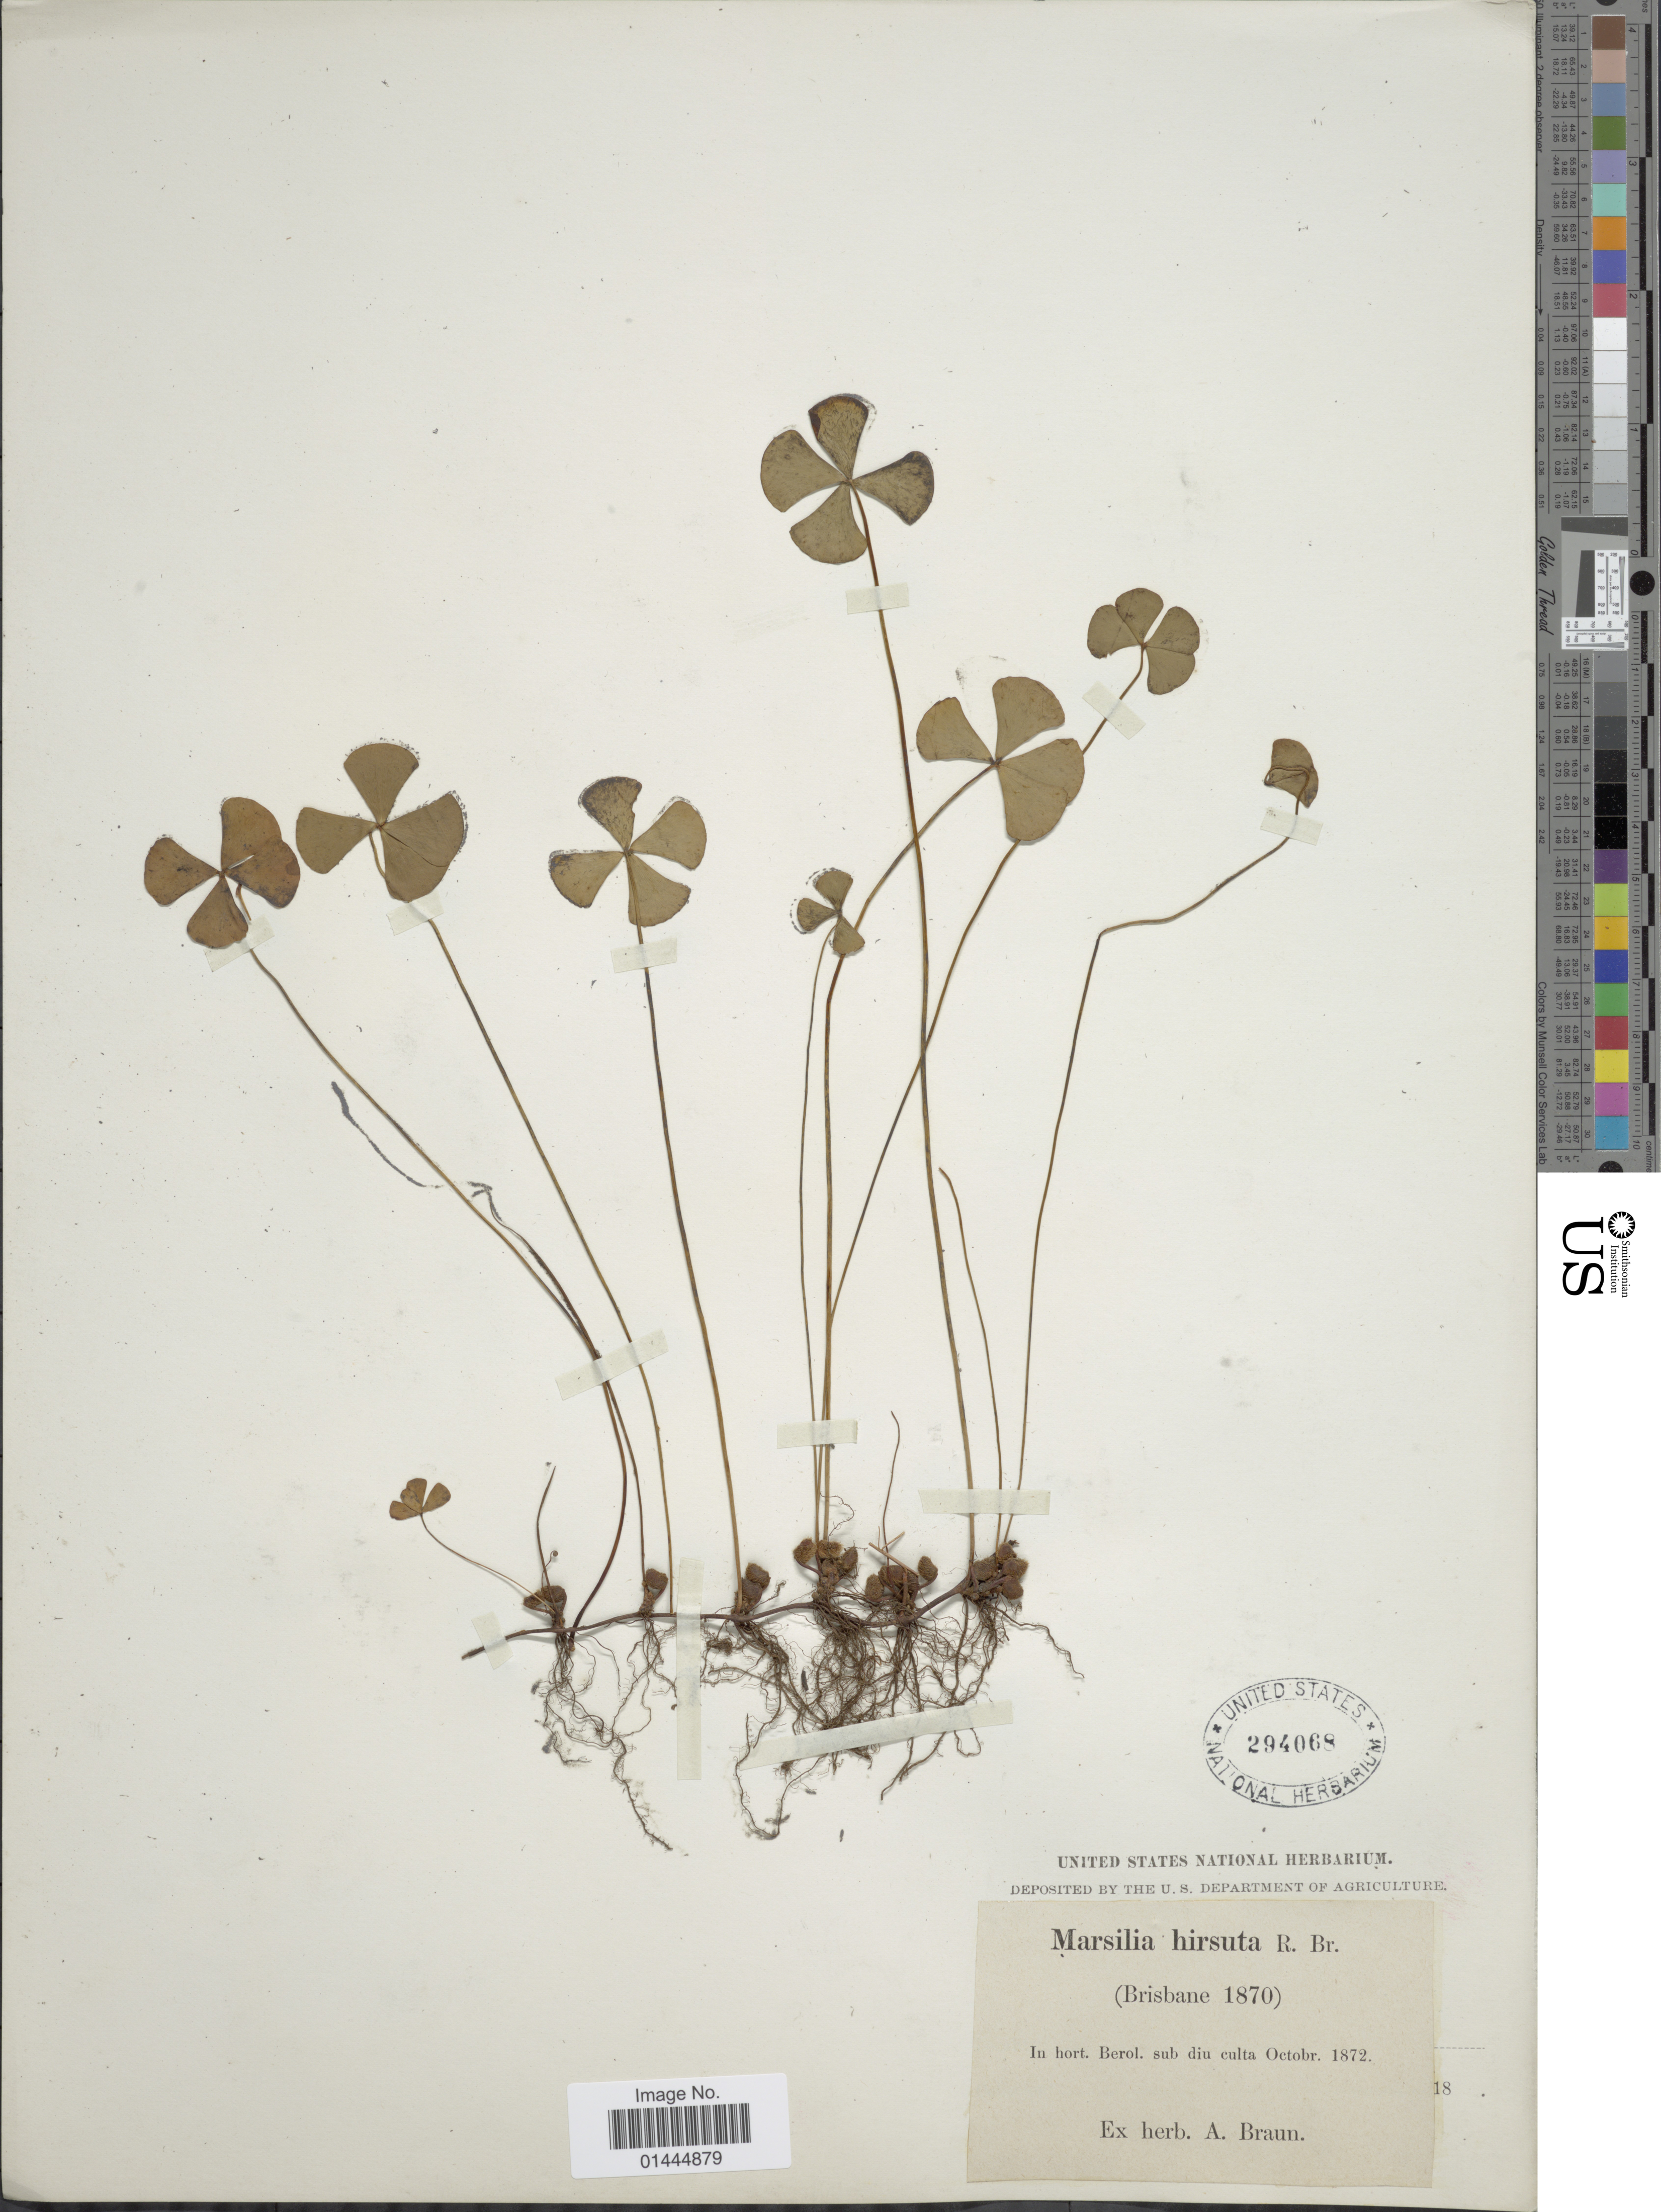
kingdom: Plantae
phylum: Tracheophyta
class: Polypodiopsida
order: Salviniales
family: Marsileaceae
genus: Marsilea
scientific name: Marsilea hirsuta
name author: R. Br.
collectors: ex herb. A. Braun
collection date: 1872-10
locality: In hort. Berol. sub diu culta.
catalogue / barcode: US 294068